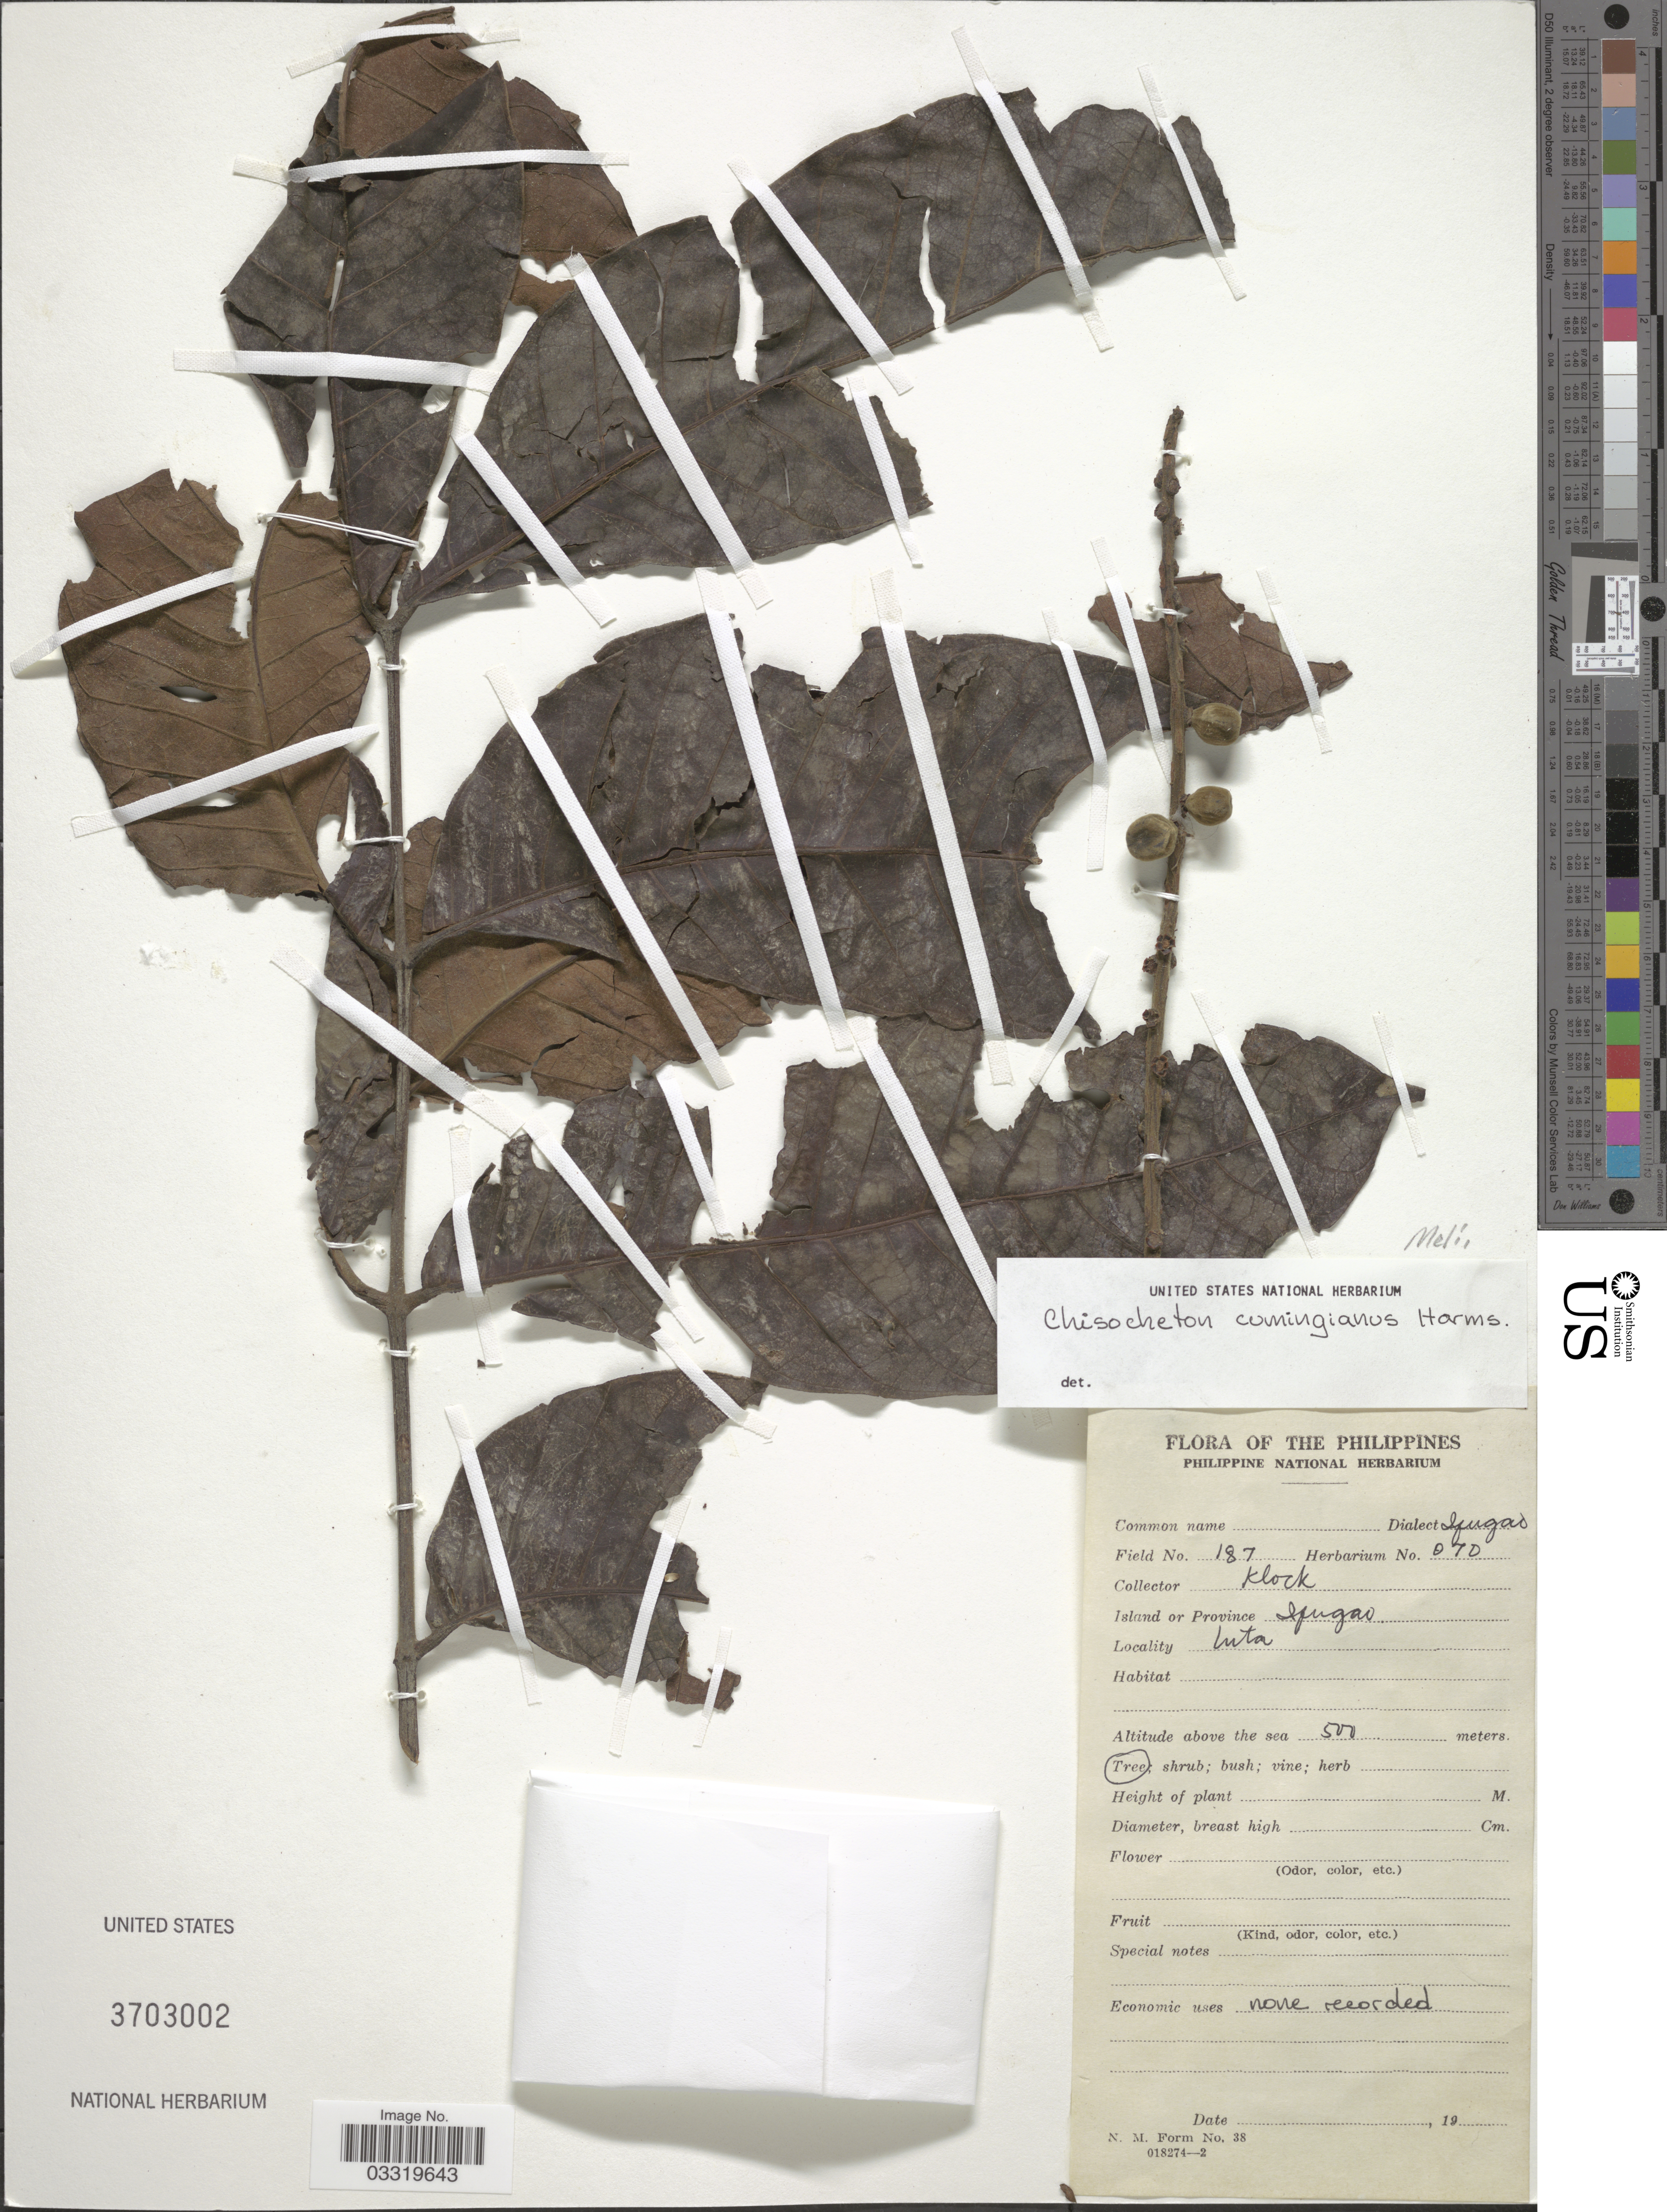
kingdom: Plantae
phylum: Tracheophyta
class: Magnoliopsida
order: Sapindales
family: Meliaceae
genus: Chisocheton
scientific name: Chisocheton cumingianus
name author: (C. DC.) Harms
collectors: Klock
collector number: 187/070*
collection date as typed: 19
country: Philippines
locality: Island or Province Ifugao. Luta.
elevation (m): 500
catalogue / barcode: US 3703002